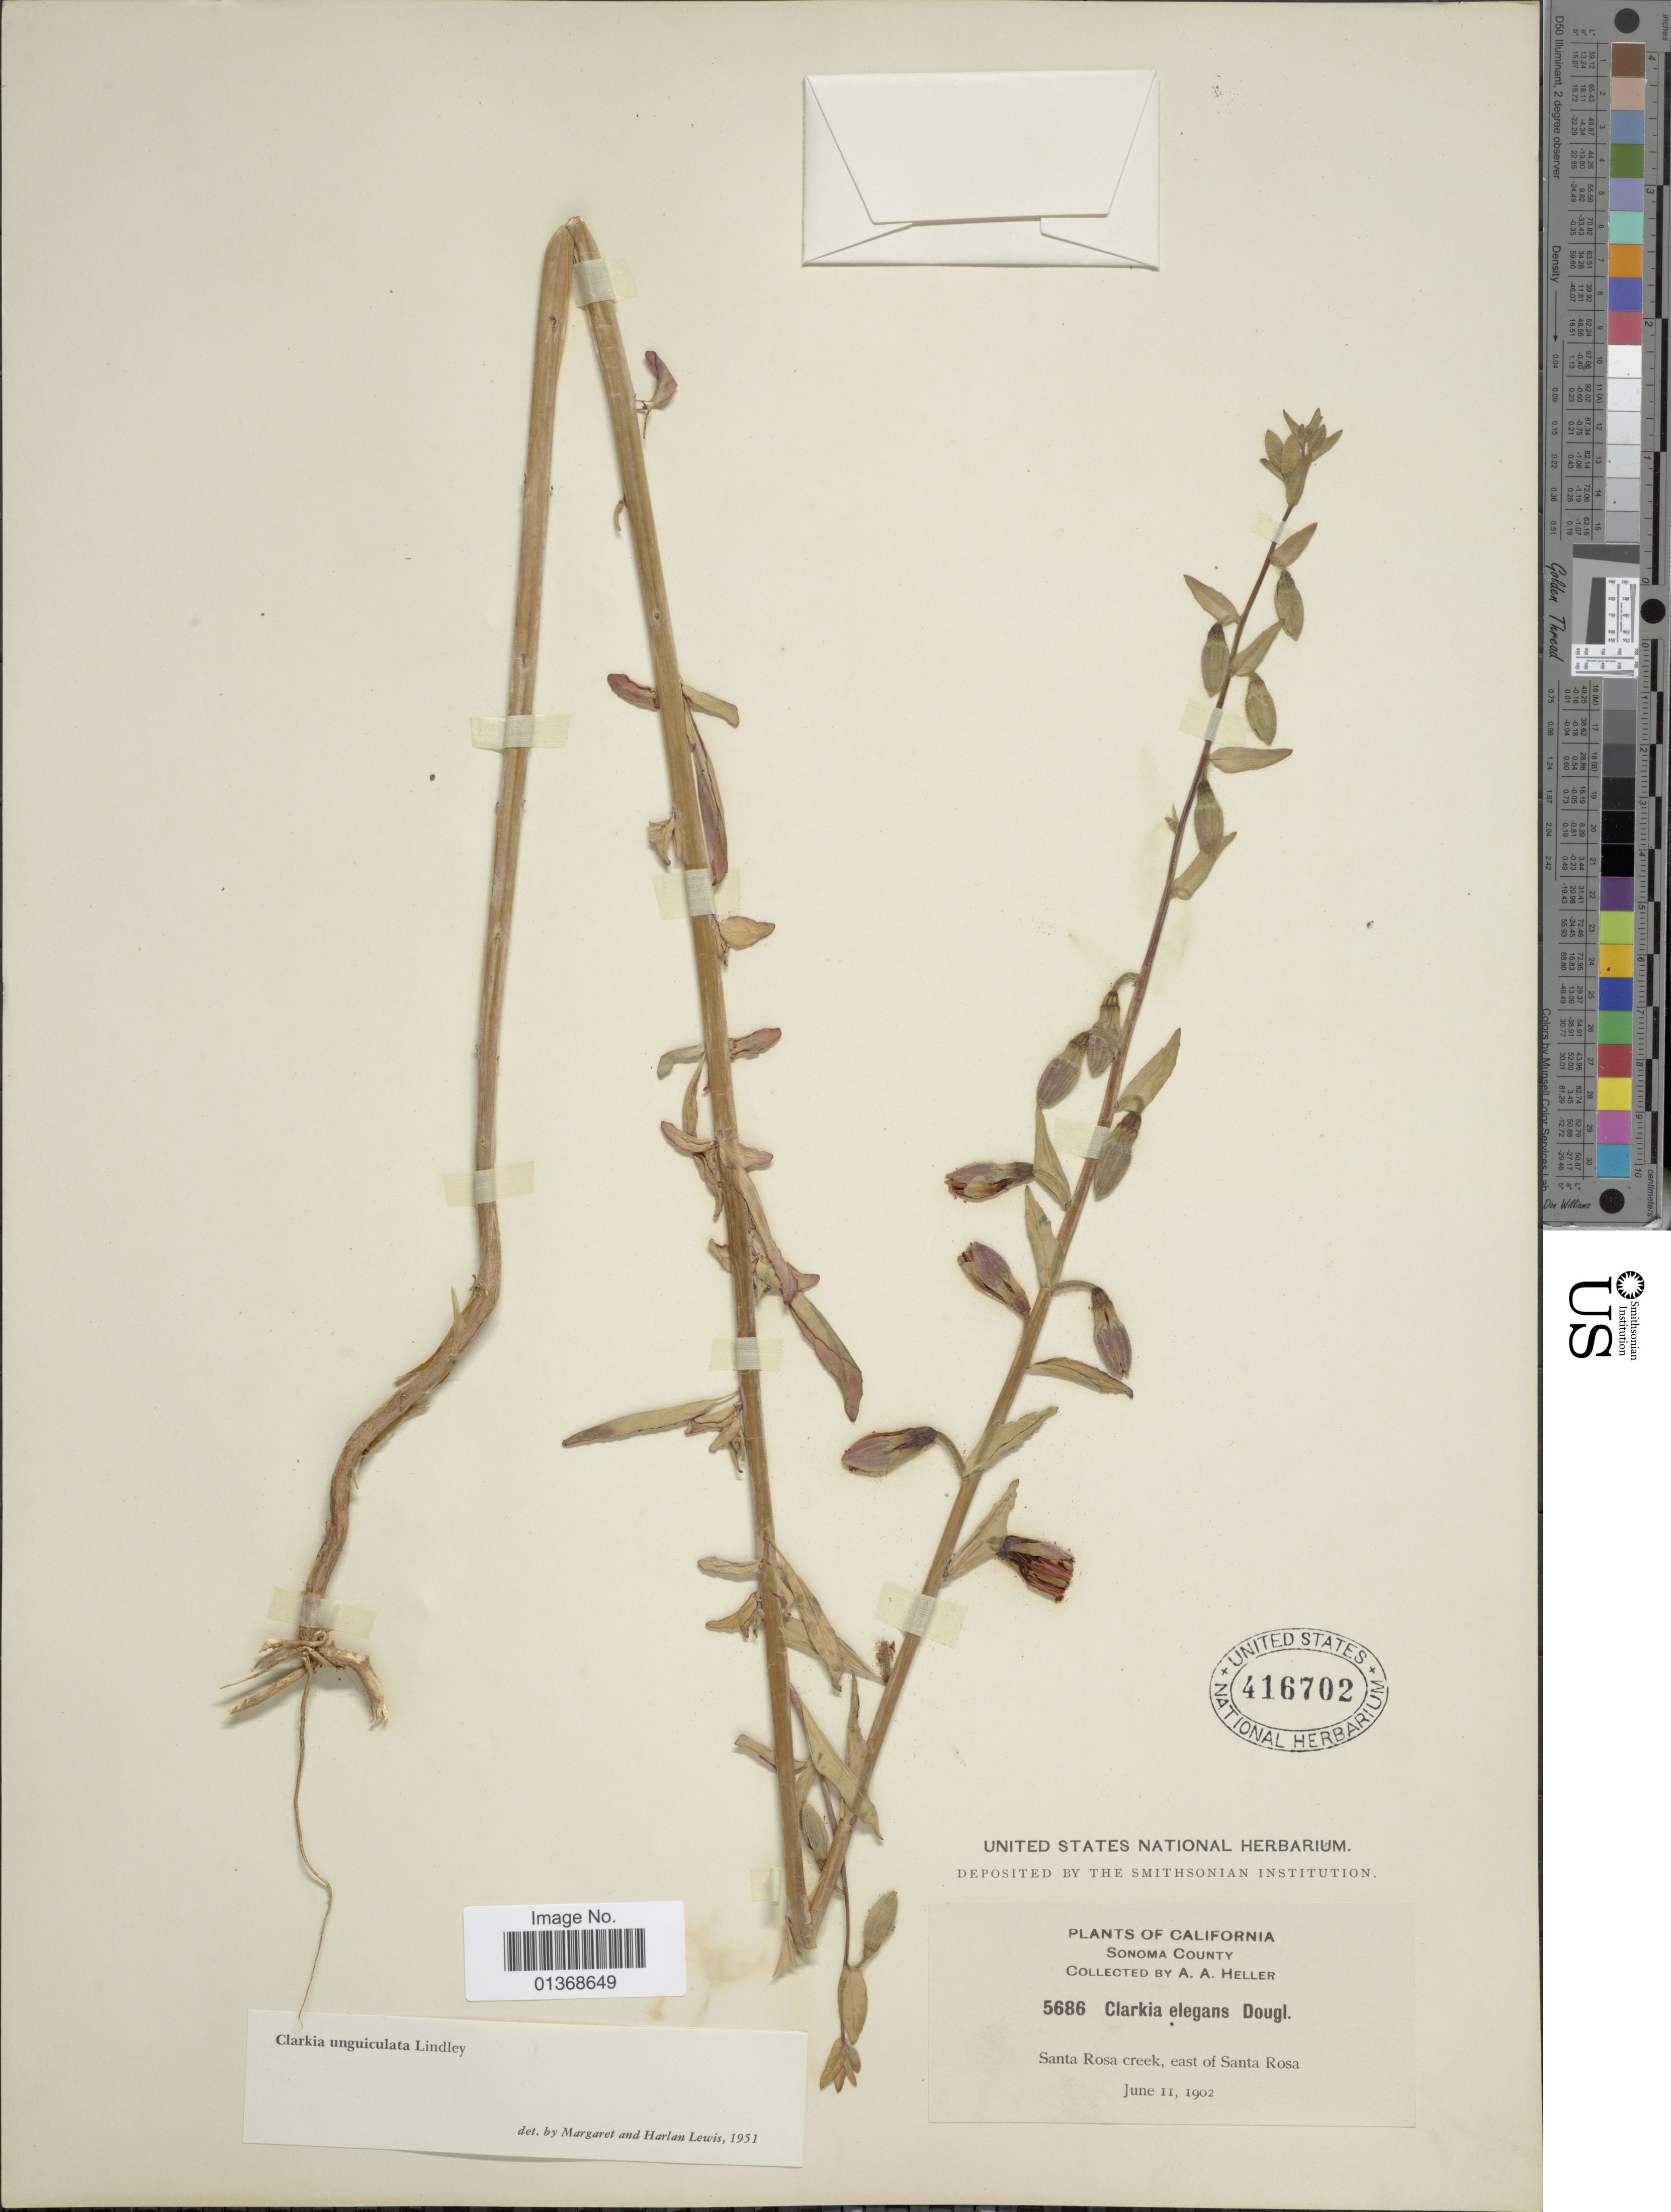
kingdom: Plantae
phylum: Tracheophyta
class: Magnoliopsida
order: Myrtales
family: Onagraceae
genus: Clarkia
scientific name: Clarkia unguiculata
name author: Lindl.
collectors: A. A. Heller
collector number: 5686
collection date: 1902-06-11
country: United States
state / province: California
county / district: Sonoma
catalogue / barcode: US 416702